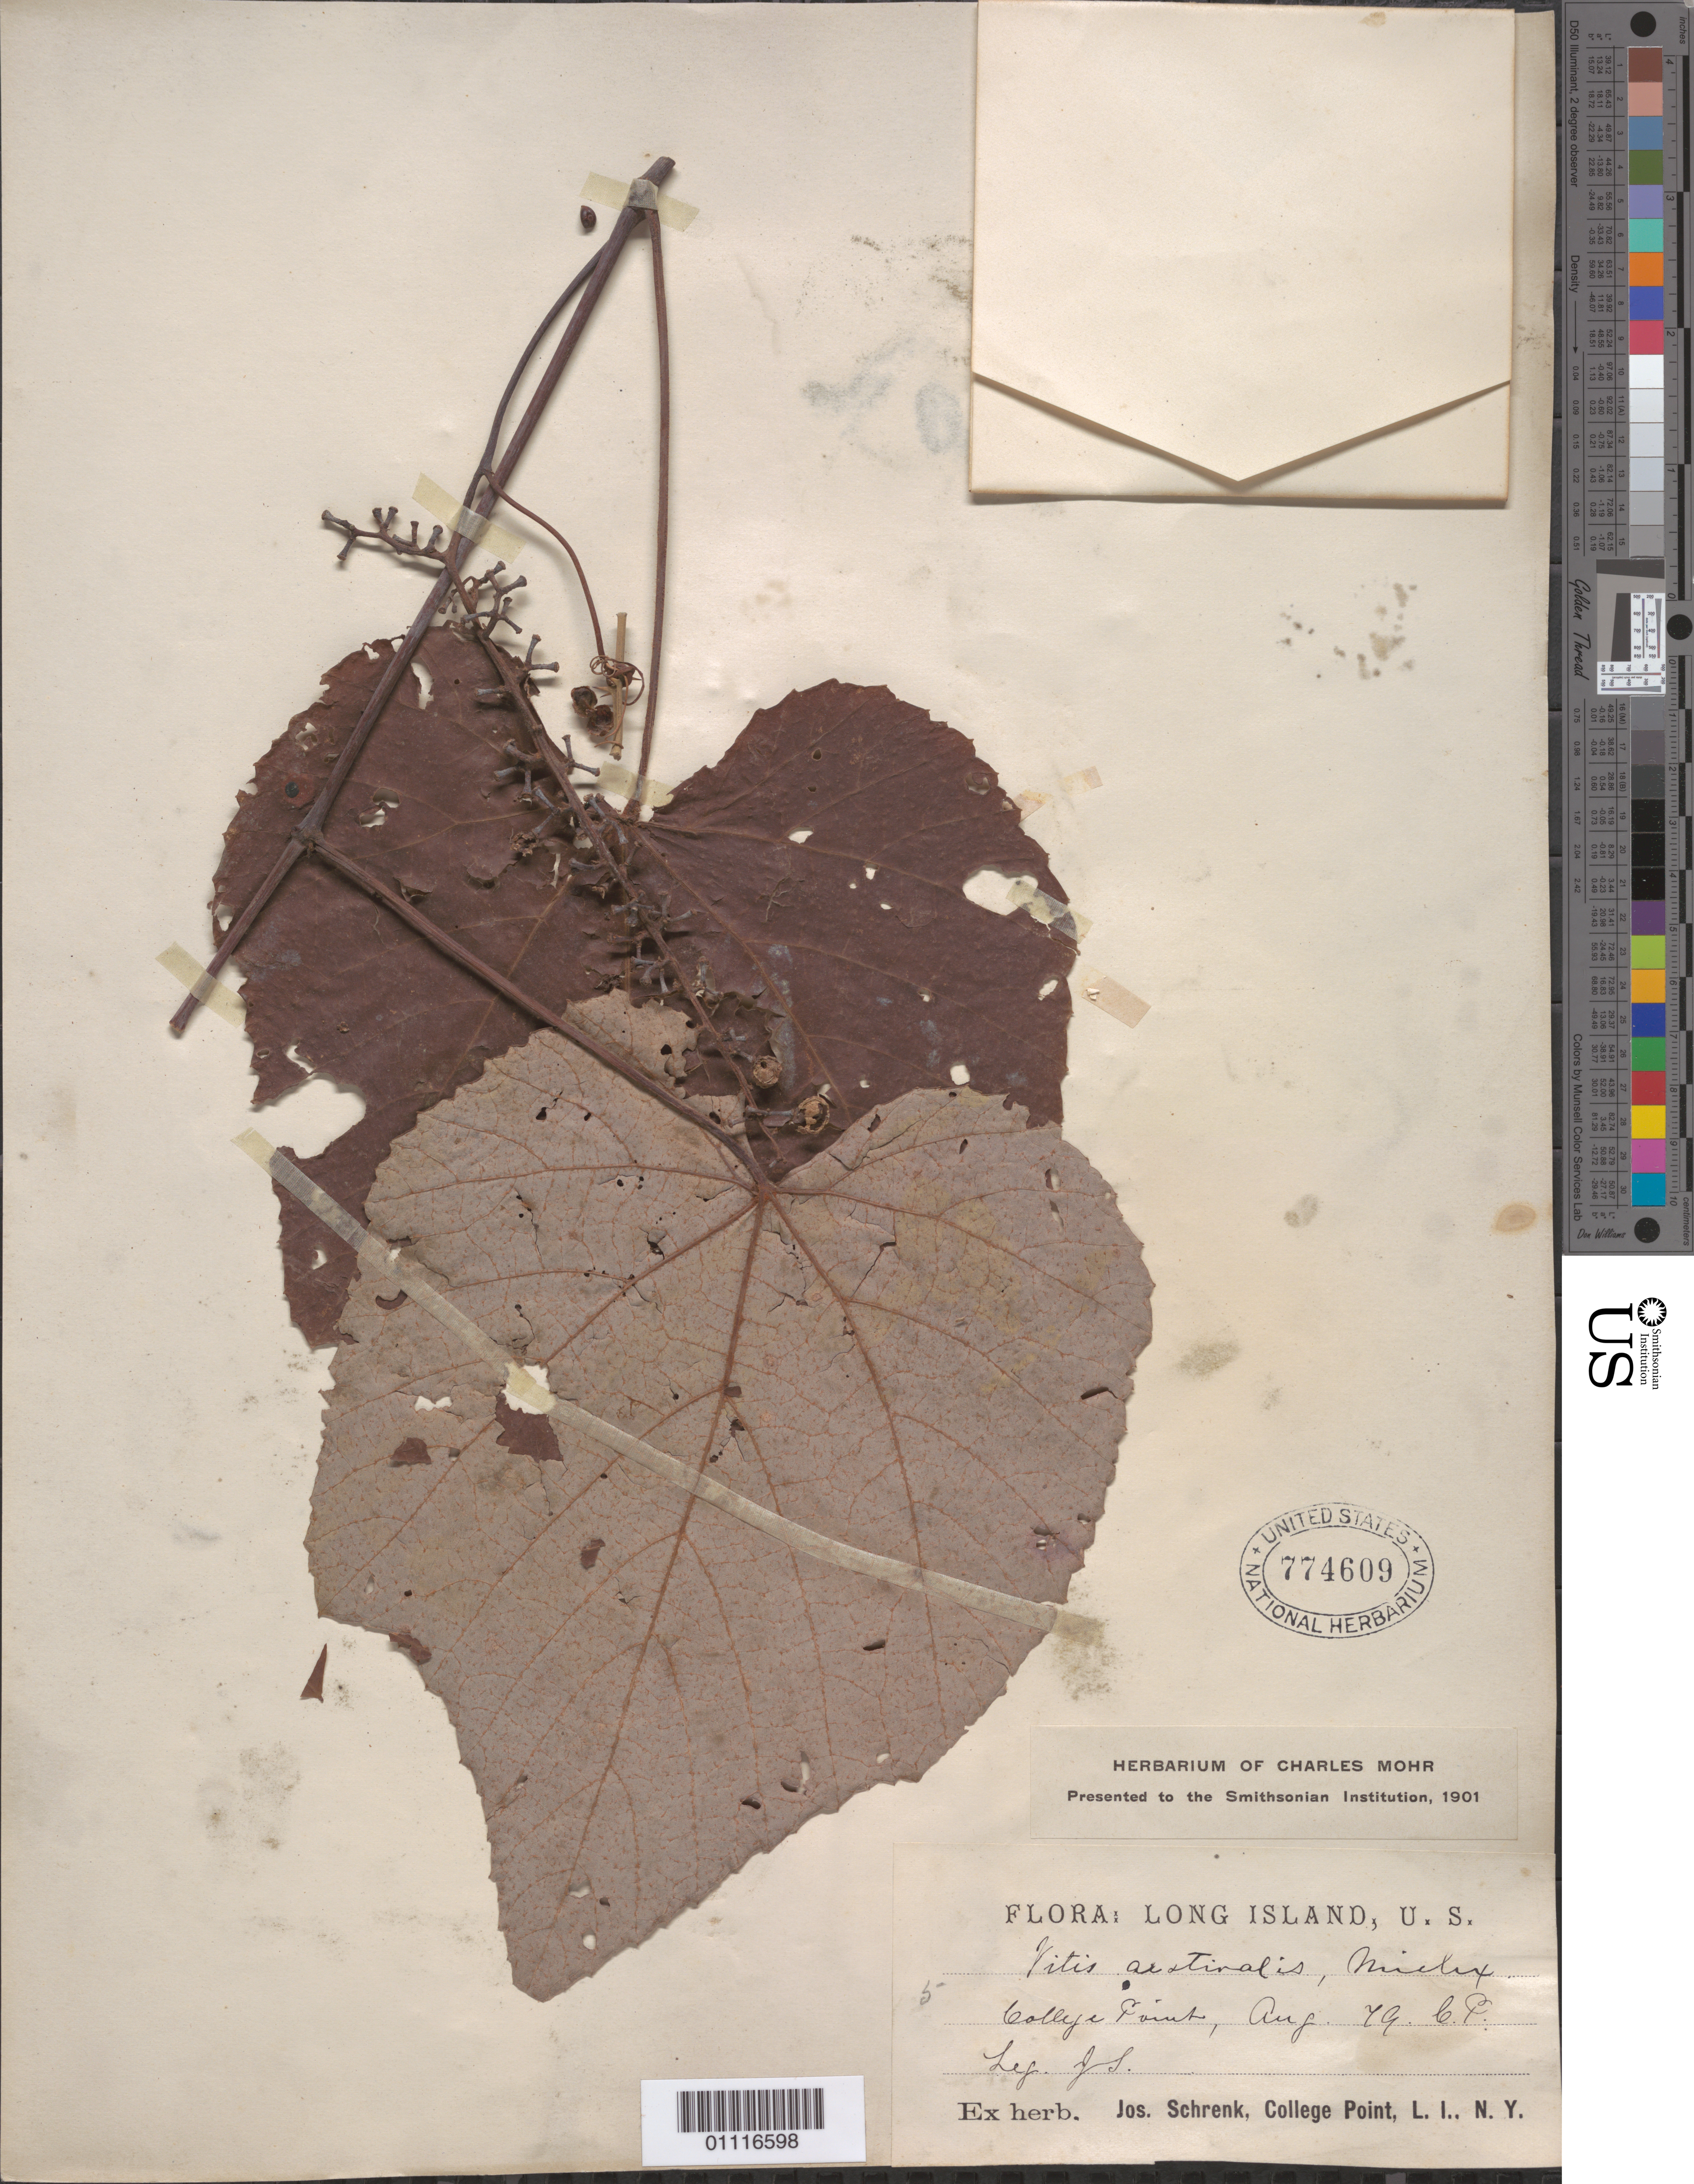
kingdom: Plantae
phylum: Tracheophyta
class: Magnoliopsida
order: Vitales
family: Vitaceae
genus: Vitis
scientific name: Vitis aestivalis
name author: Michx.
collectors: ex herb. Jos. Schrenk, College Point, L.I.. N. Y.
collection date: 1869-08-19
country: United States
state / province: New York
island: Long Island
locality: Long Island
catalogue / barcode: US 774609